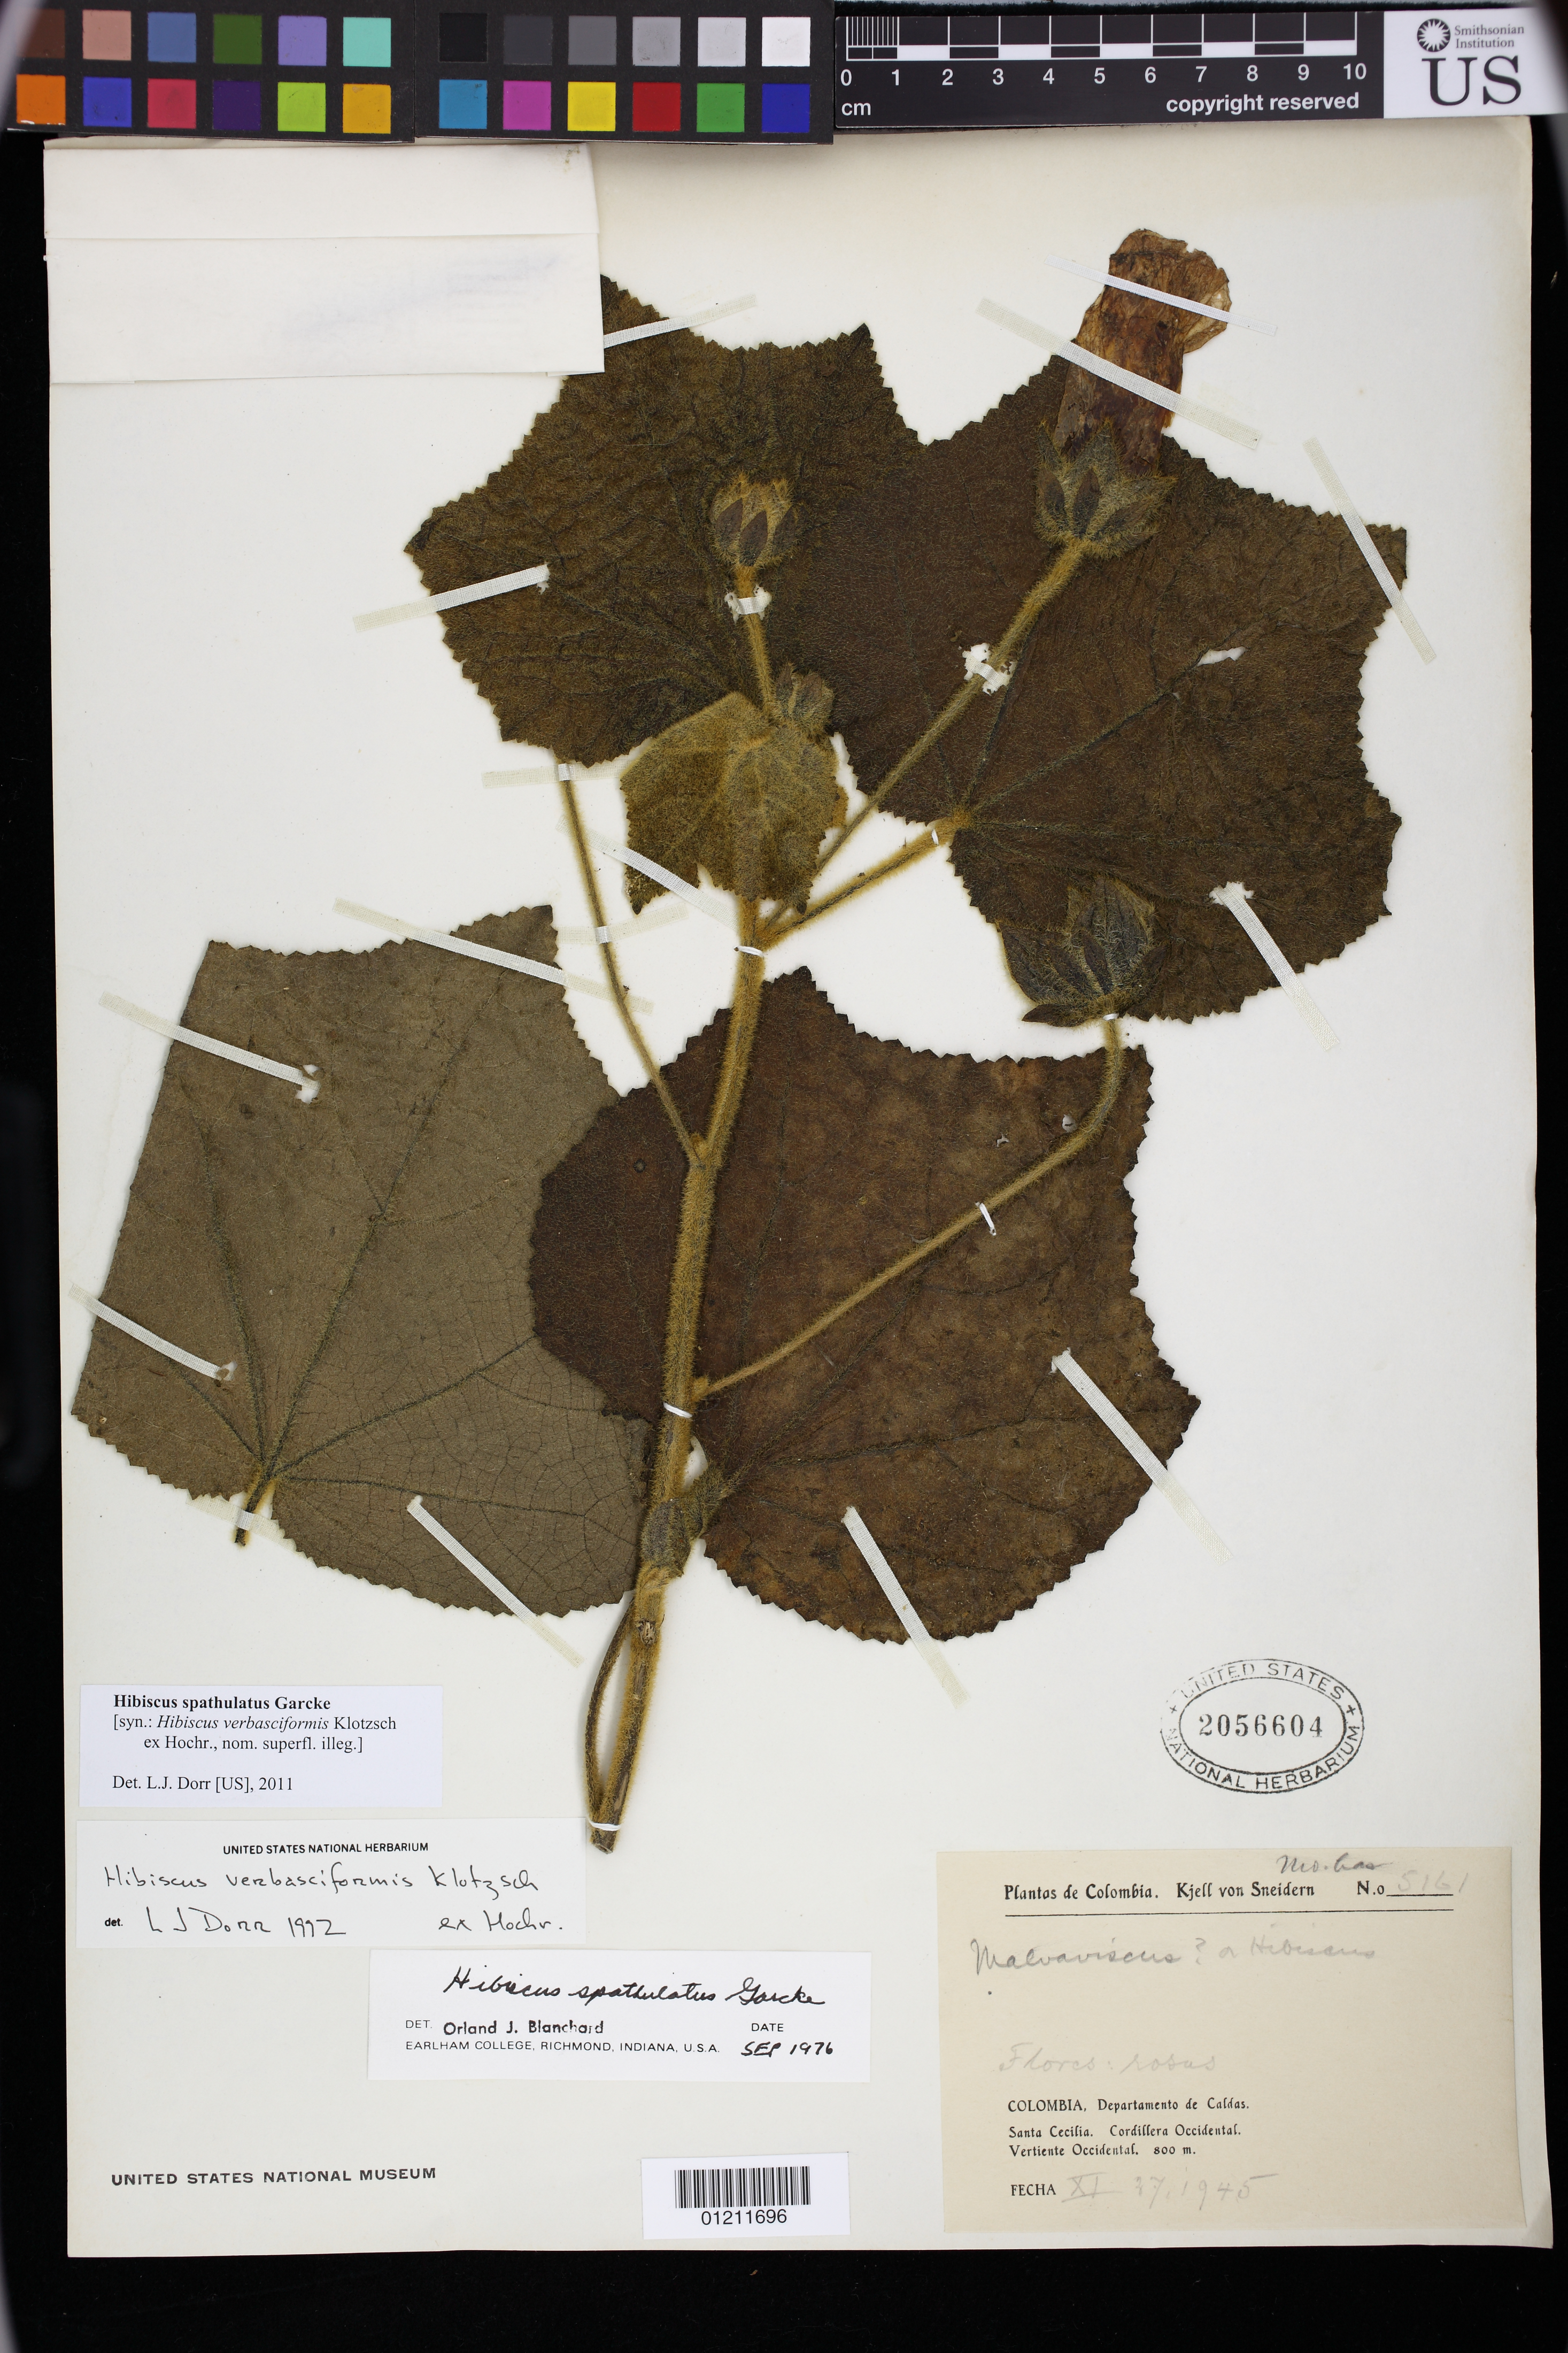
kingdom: Plantae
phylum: Tracheophyta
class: Magnoliopsida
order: Malvales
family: Malvaceae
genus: Hibiscus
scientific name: Hibiscus spathulatus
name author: Garcke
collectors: K. von Sneidern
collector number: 5161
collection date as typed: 27 Nov 1945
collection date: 1945-11-27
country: Colombia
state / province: Caldas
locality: Santa Cecilia. Cordillera Occidental, Vertiente Occidental.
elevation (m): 800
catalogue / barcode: US 2056604